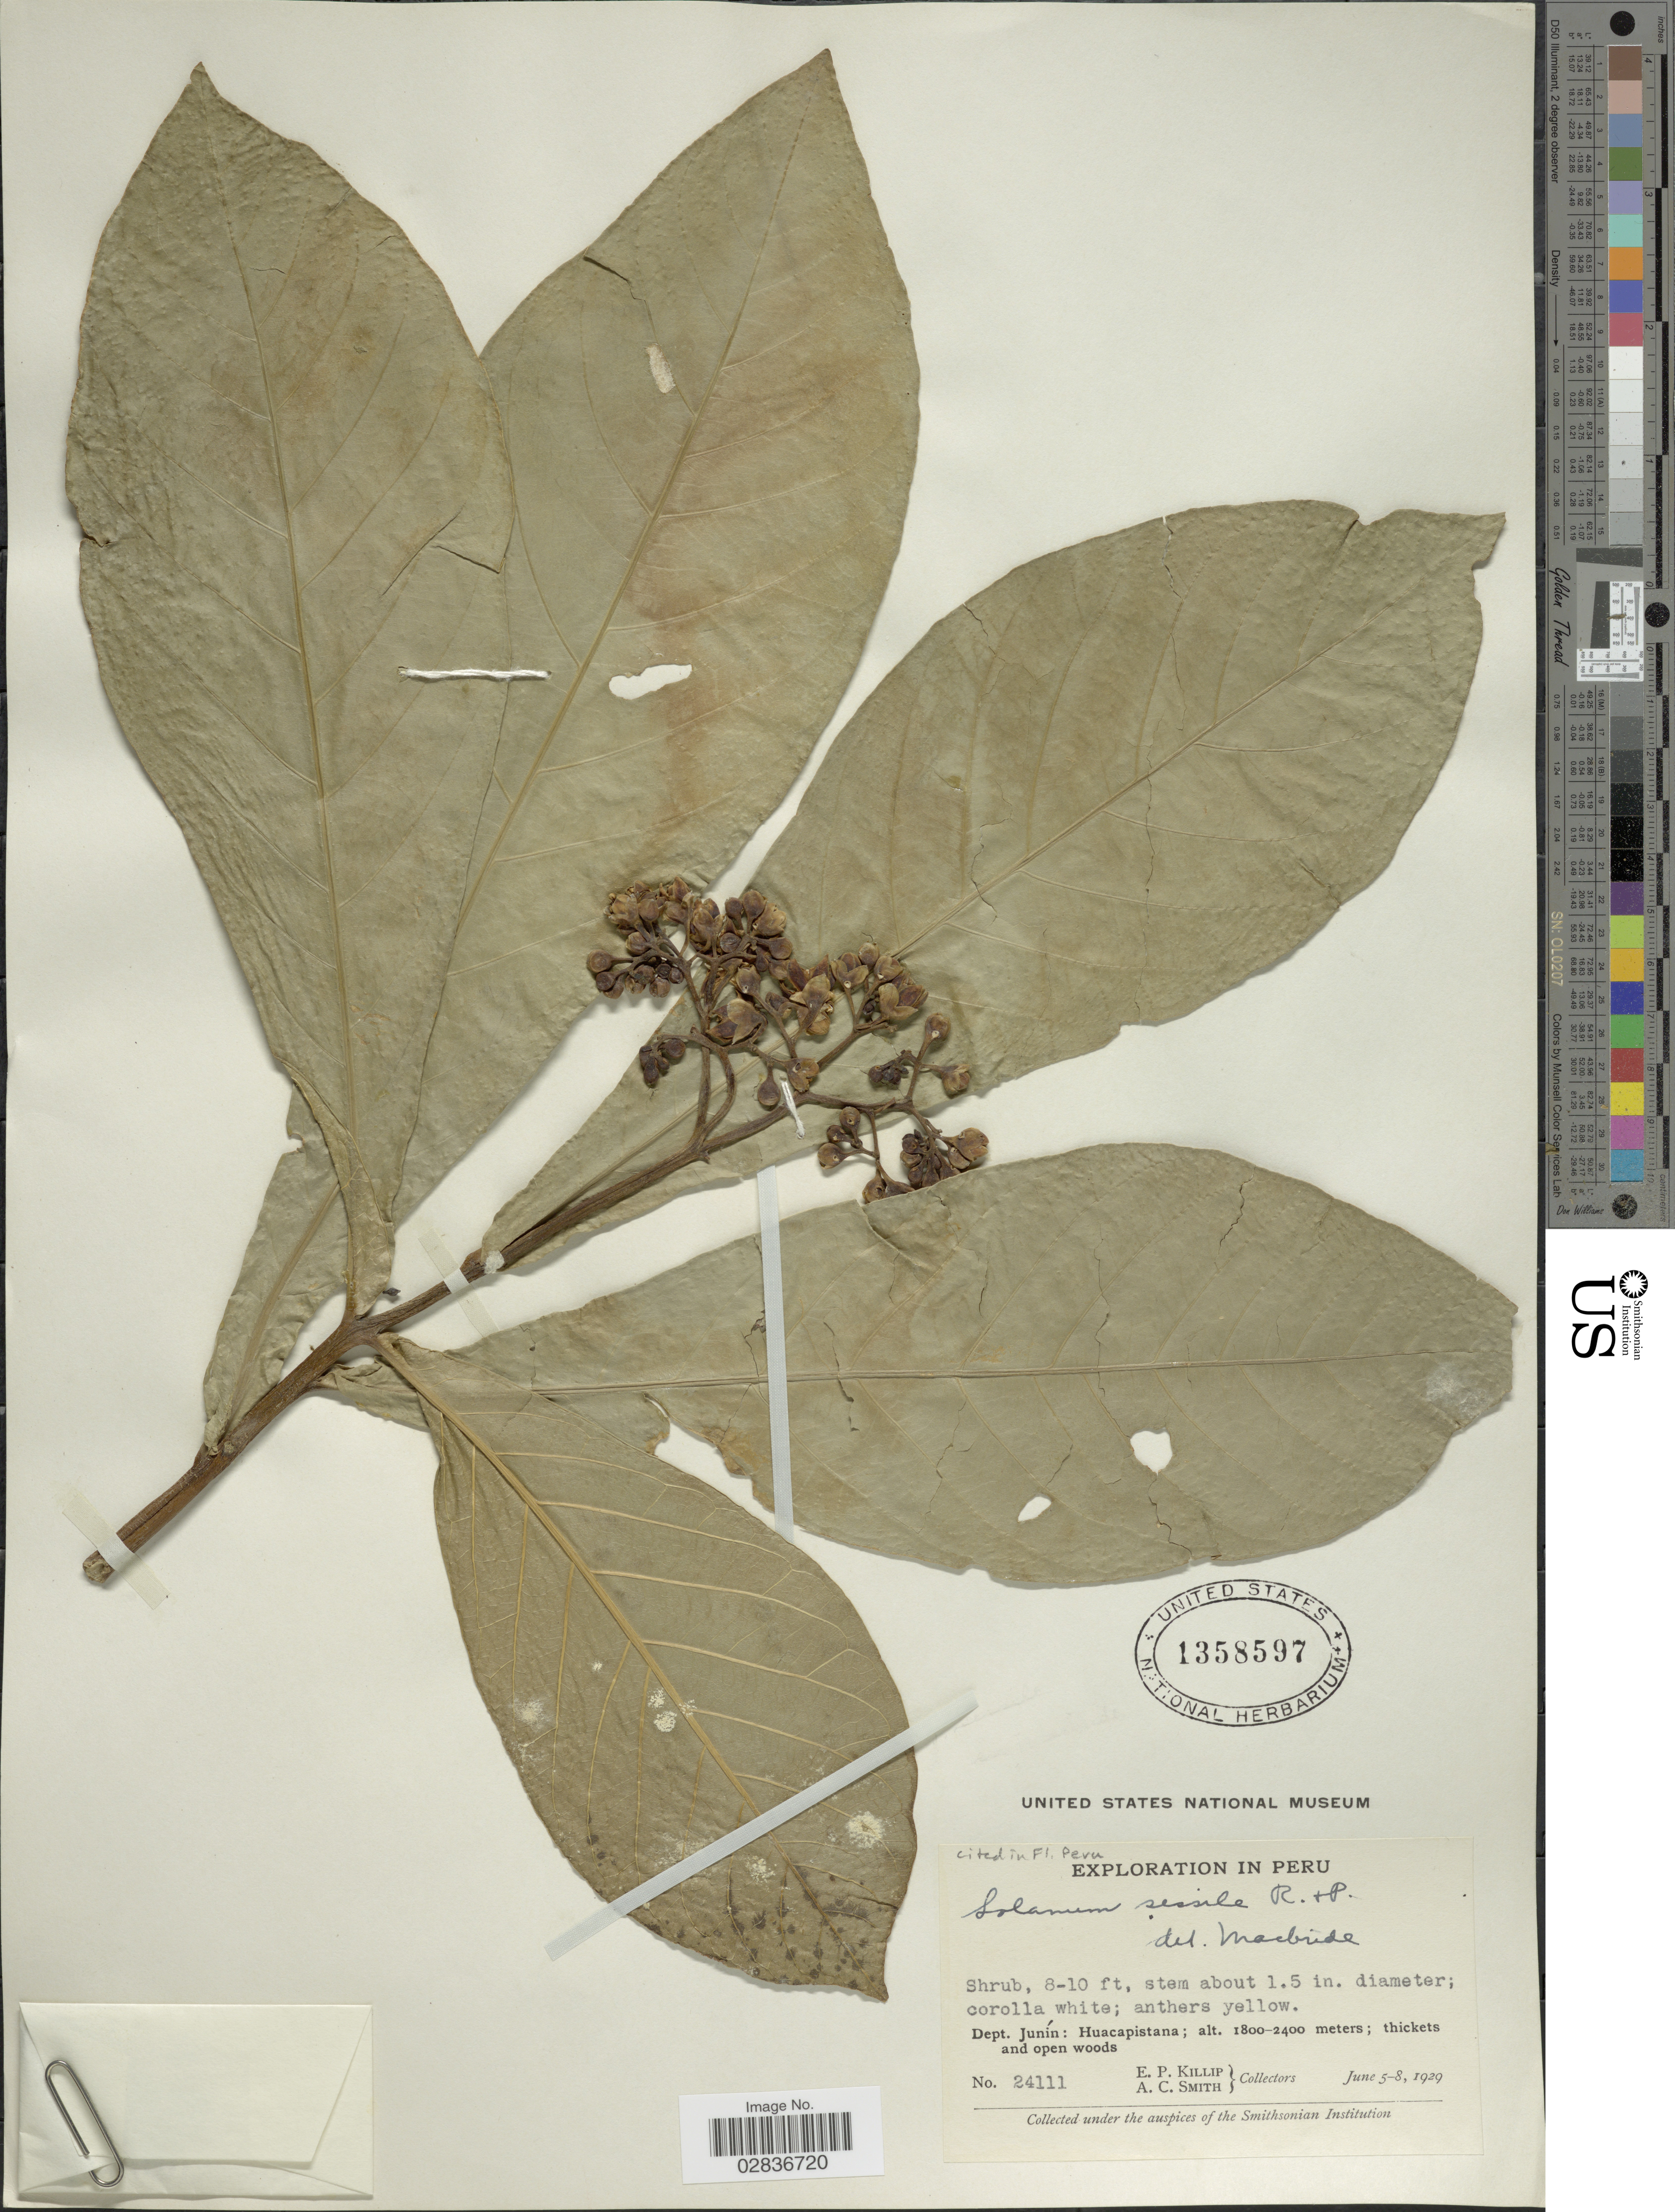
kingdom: Plantae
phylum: Tracheophyta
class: Magnoliopsida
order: Solanales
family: Solanaceae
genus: Solanum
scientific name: Solanum sessile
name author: Dunal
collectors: E. P. Killip & A. C. Smith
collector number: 24111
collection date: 1929-06-05/1929-06-08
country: Peru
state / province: Junín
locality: Dept. Junín: Huacapistana.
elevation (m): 1800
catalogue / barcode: US 1358597